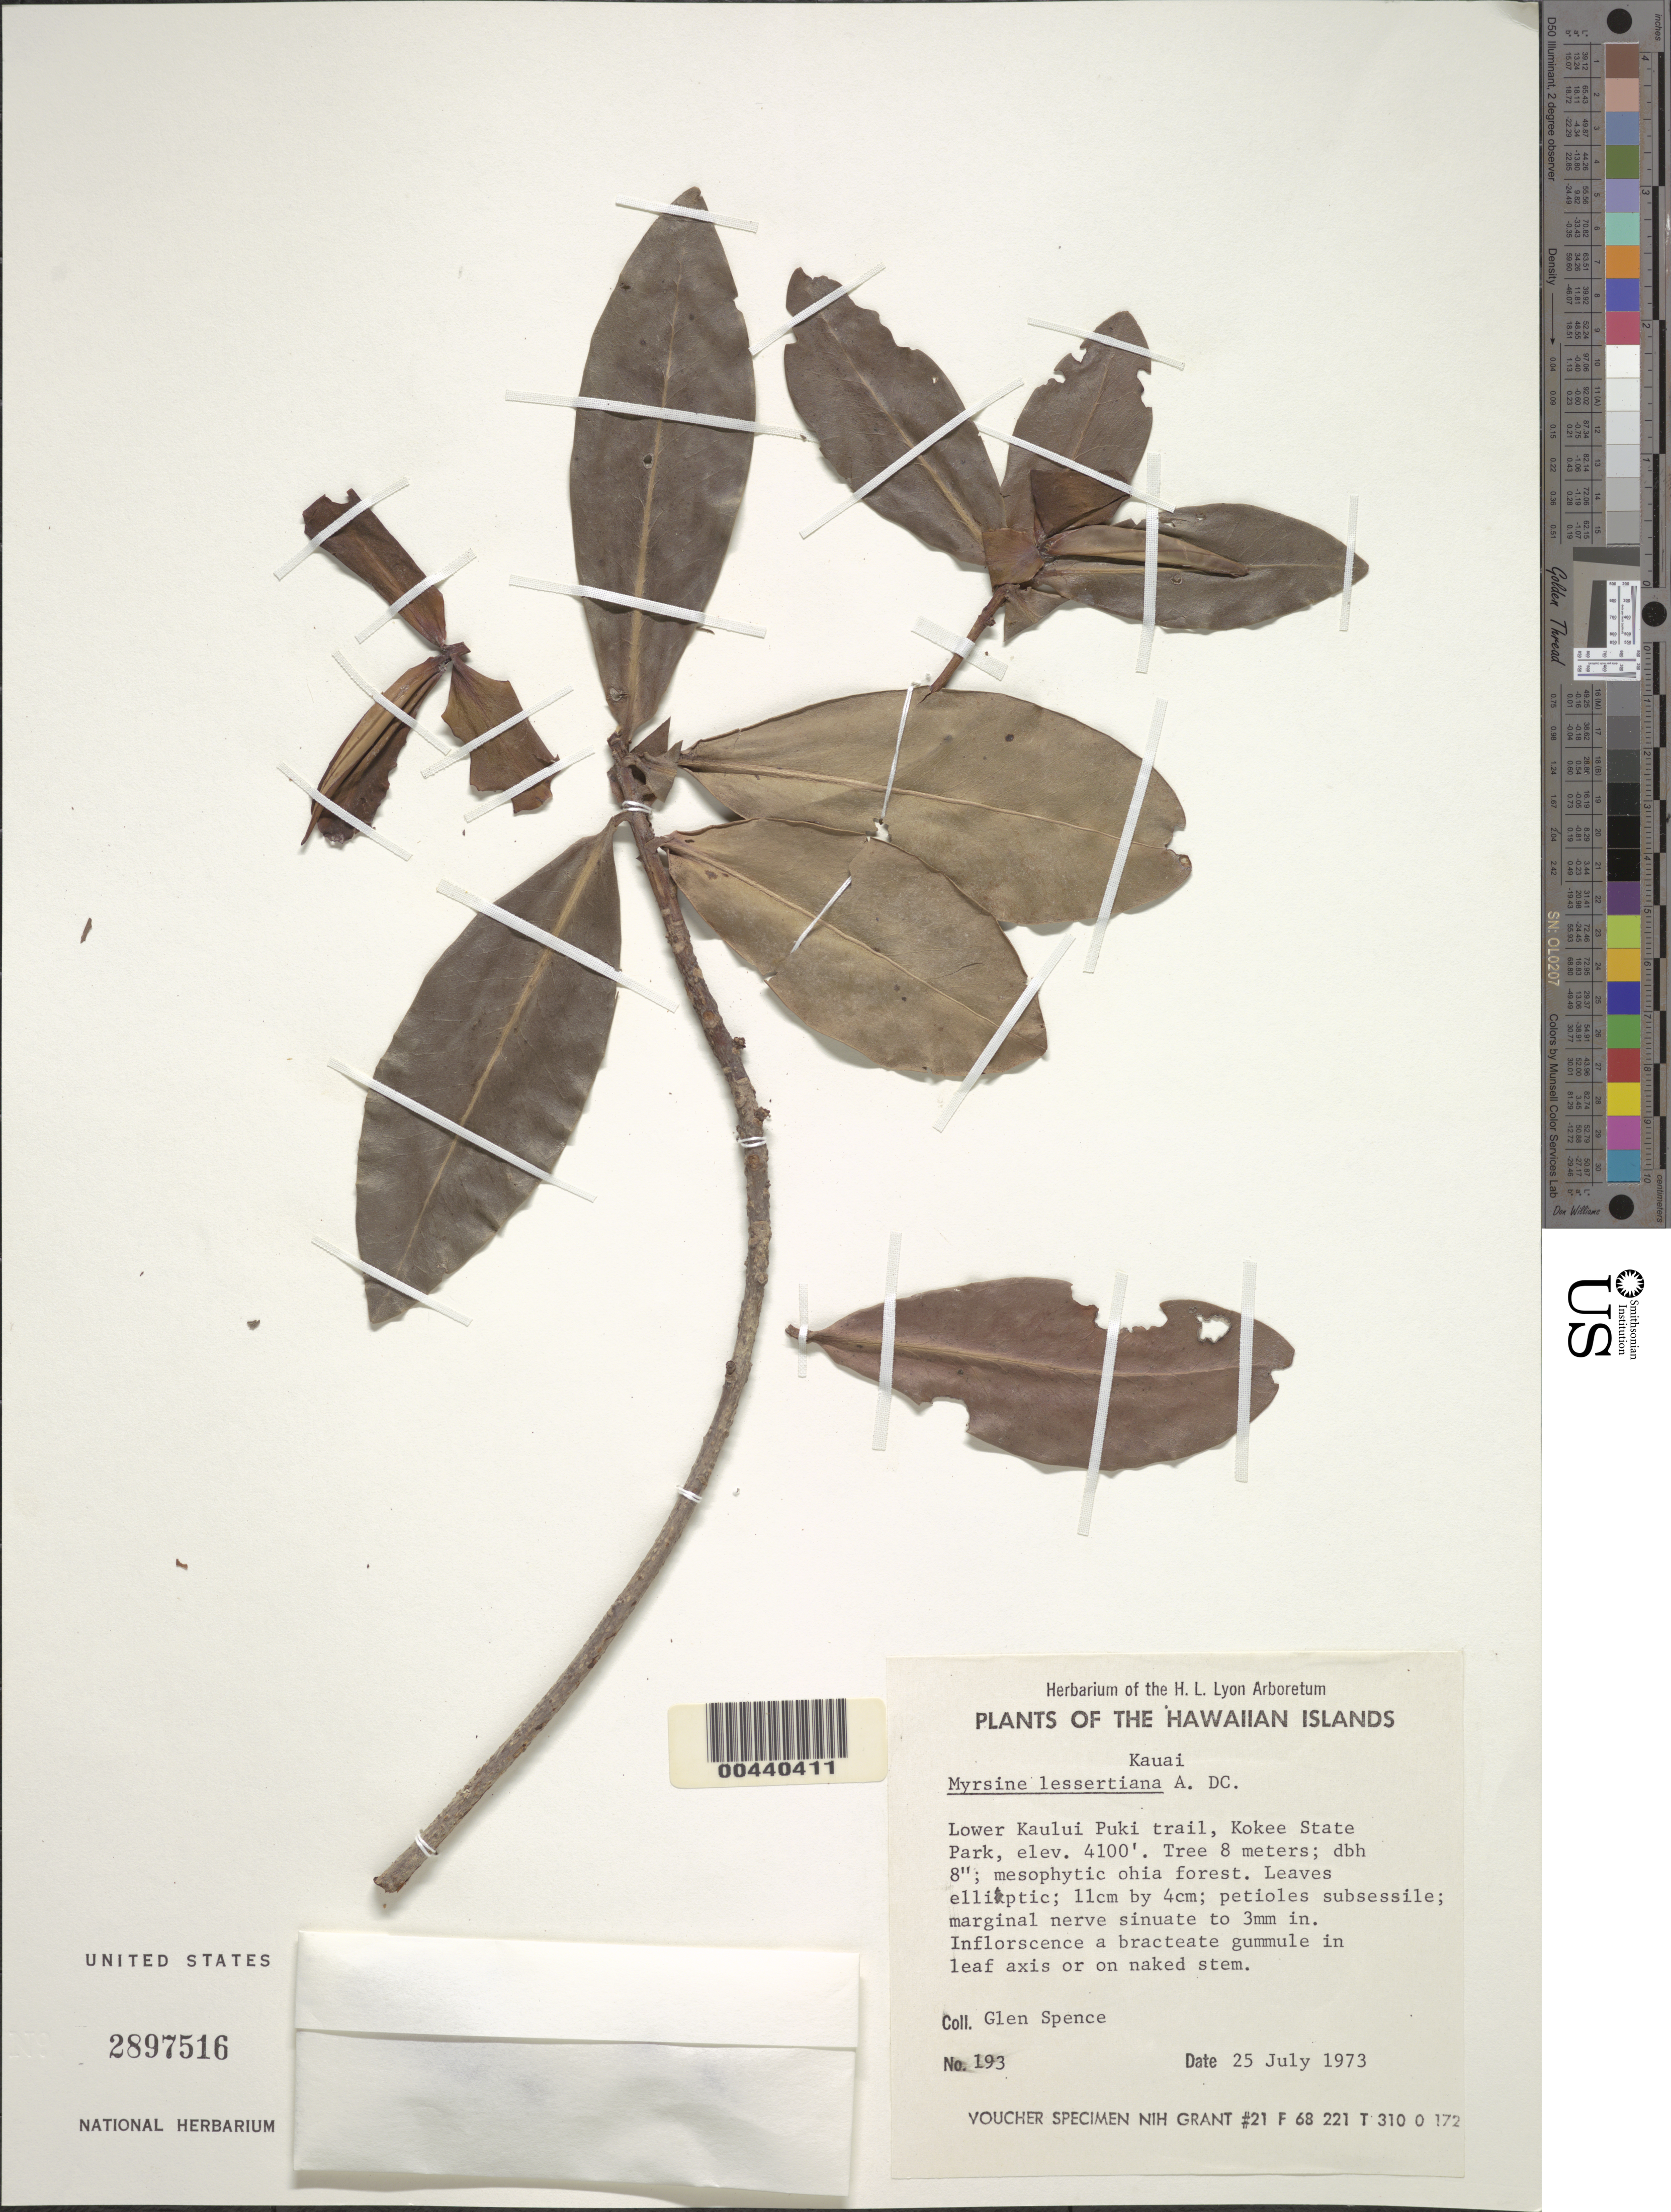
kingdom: Plantae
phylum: Tracheophyta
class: Magnoliopsida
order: Ericales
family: Primulaceae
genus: Myrsine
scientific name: Myrsine lessertiana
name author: A. DC.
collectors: G. Spence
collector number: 193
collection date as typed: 25 Jul 1973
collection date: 1973-07-25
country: United States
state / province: Hawaii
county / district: Kauai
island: Kaua'i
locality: Lower Kaului Puki trail, Kokee State Park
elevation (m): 1250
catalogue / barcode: US 2897516